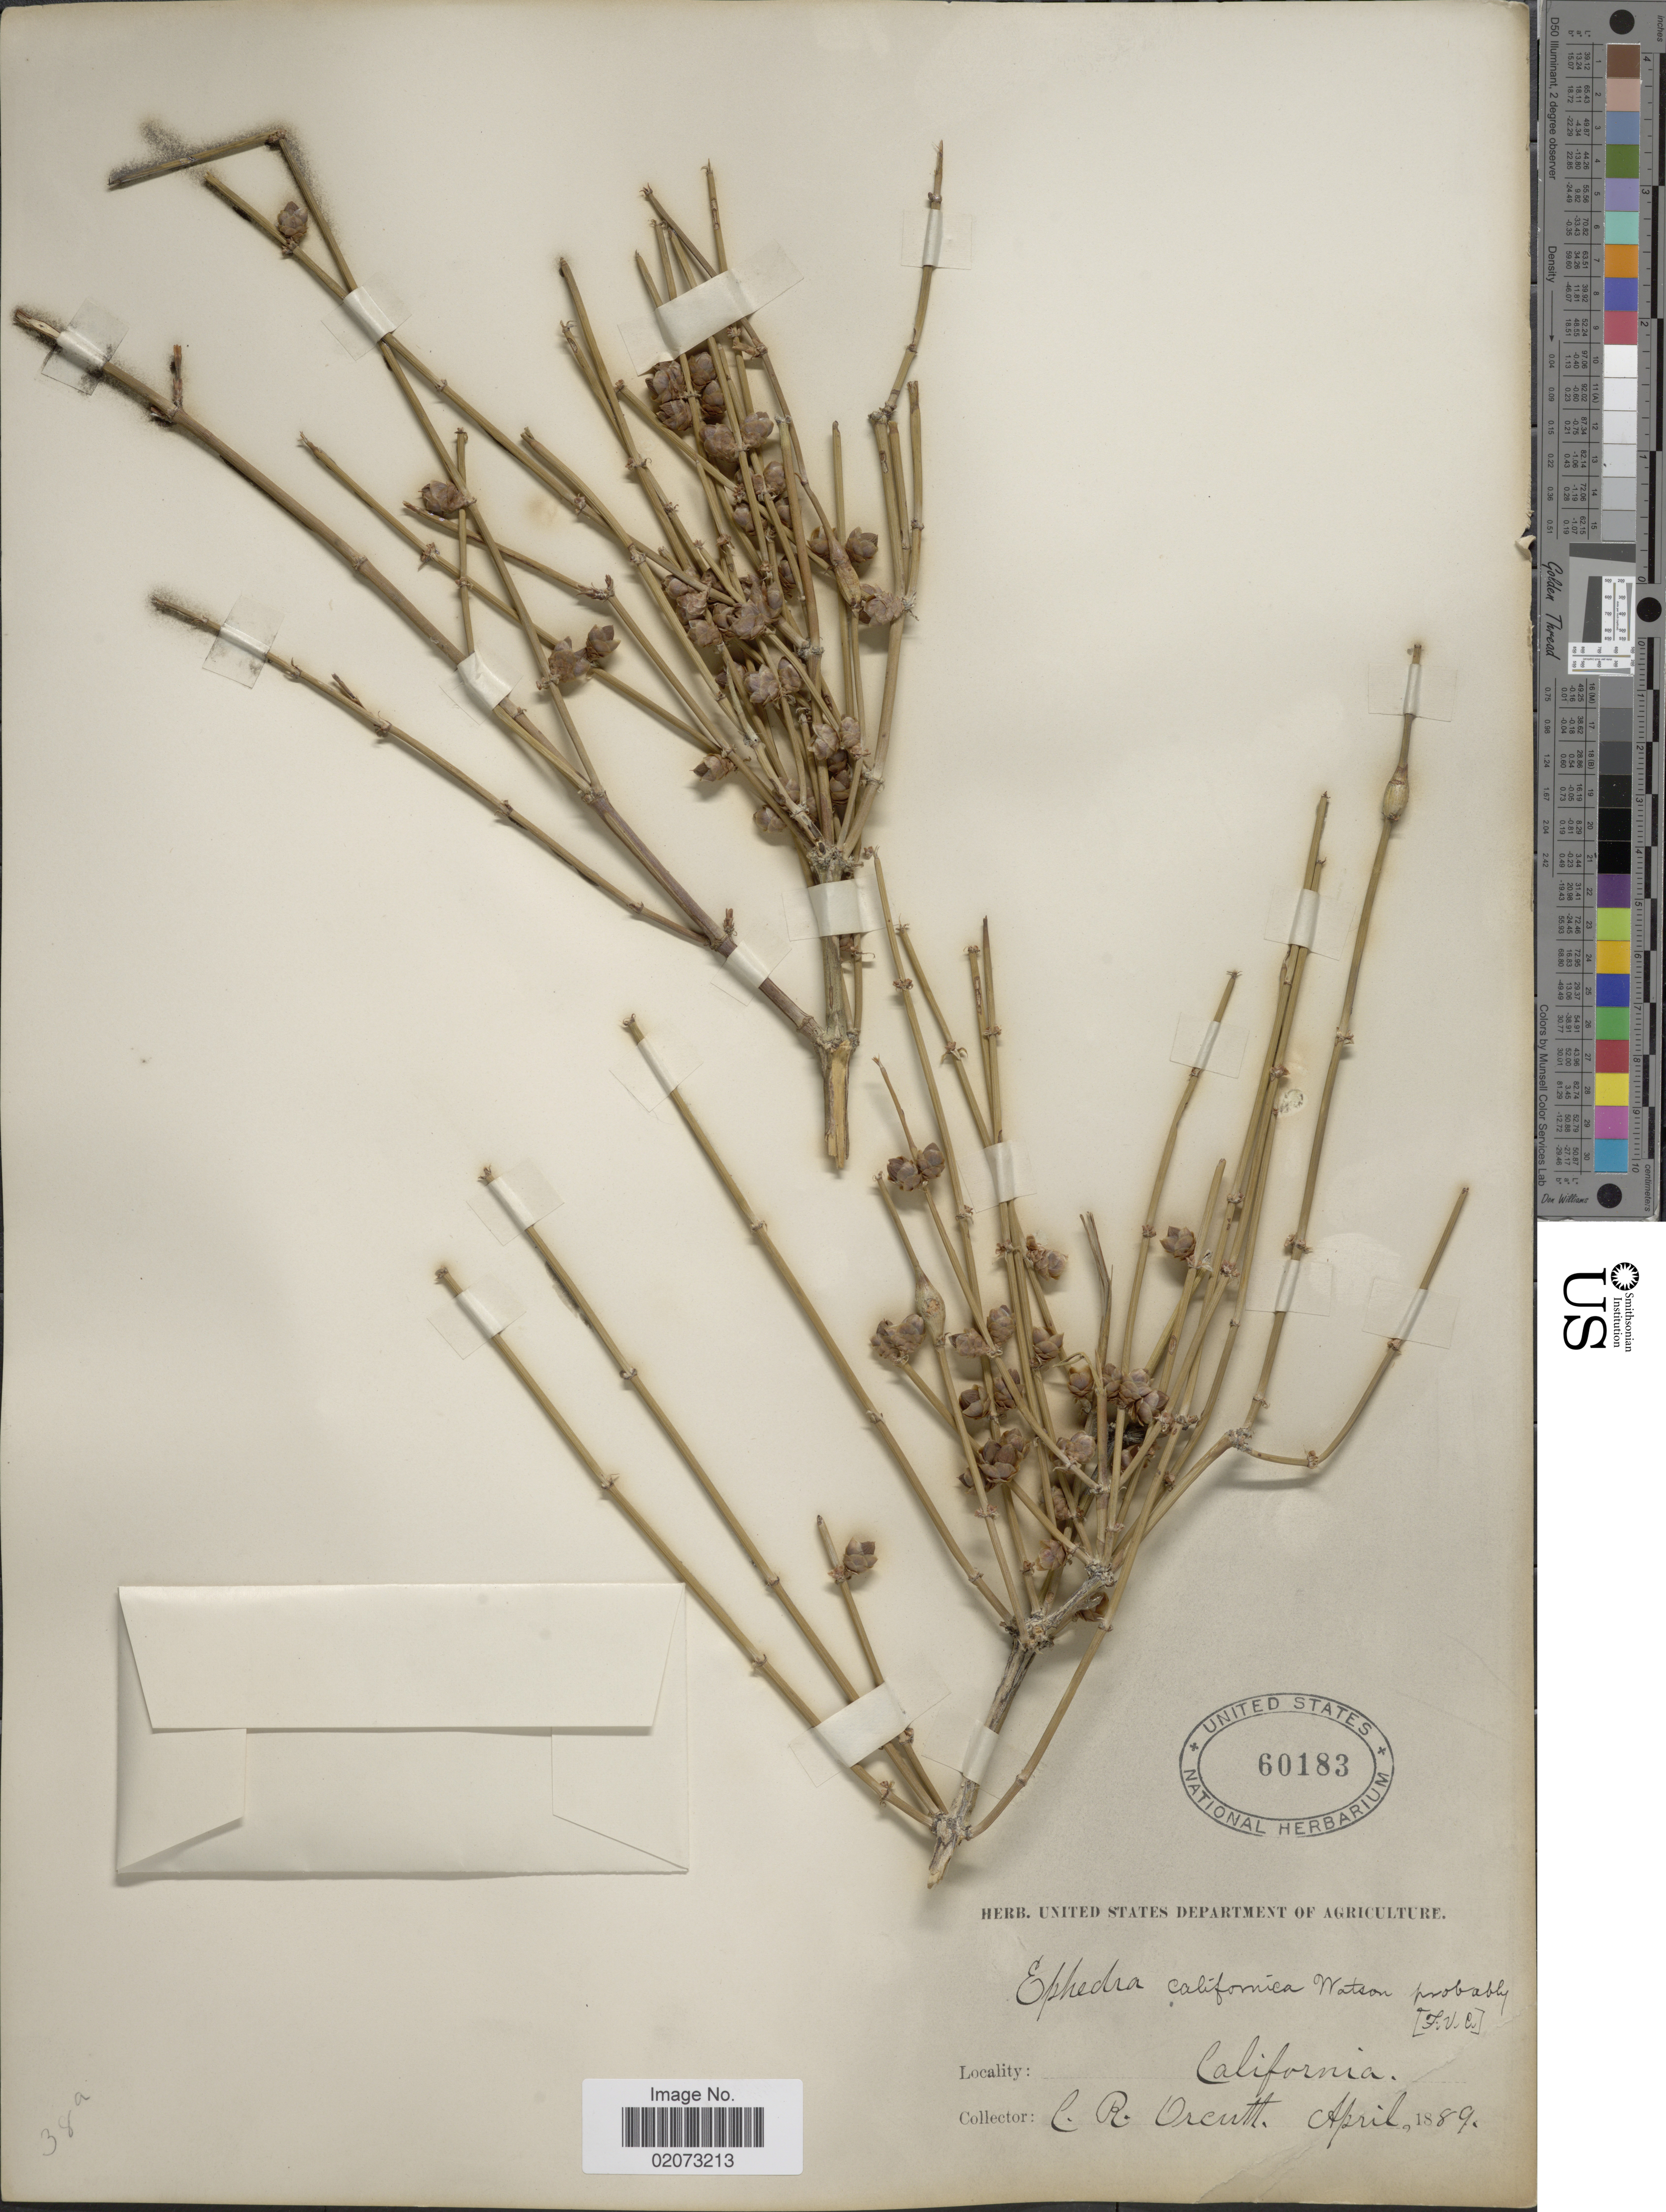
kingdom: Plantae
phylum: Tracheophyta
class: Gnetopsida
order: Ephedrales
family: Ephedraceae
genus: Ephedra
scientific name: Ephedra californica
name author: S. Watson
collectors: C. R. Orcutt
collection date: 1889-04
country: United States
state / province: California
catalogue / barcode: US 60183